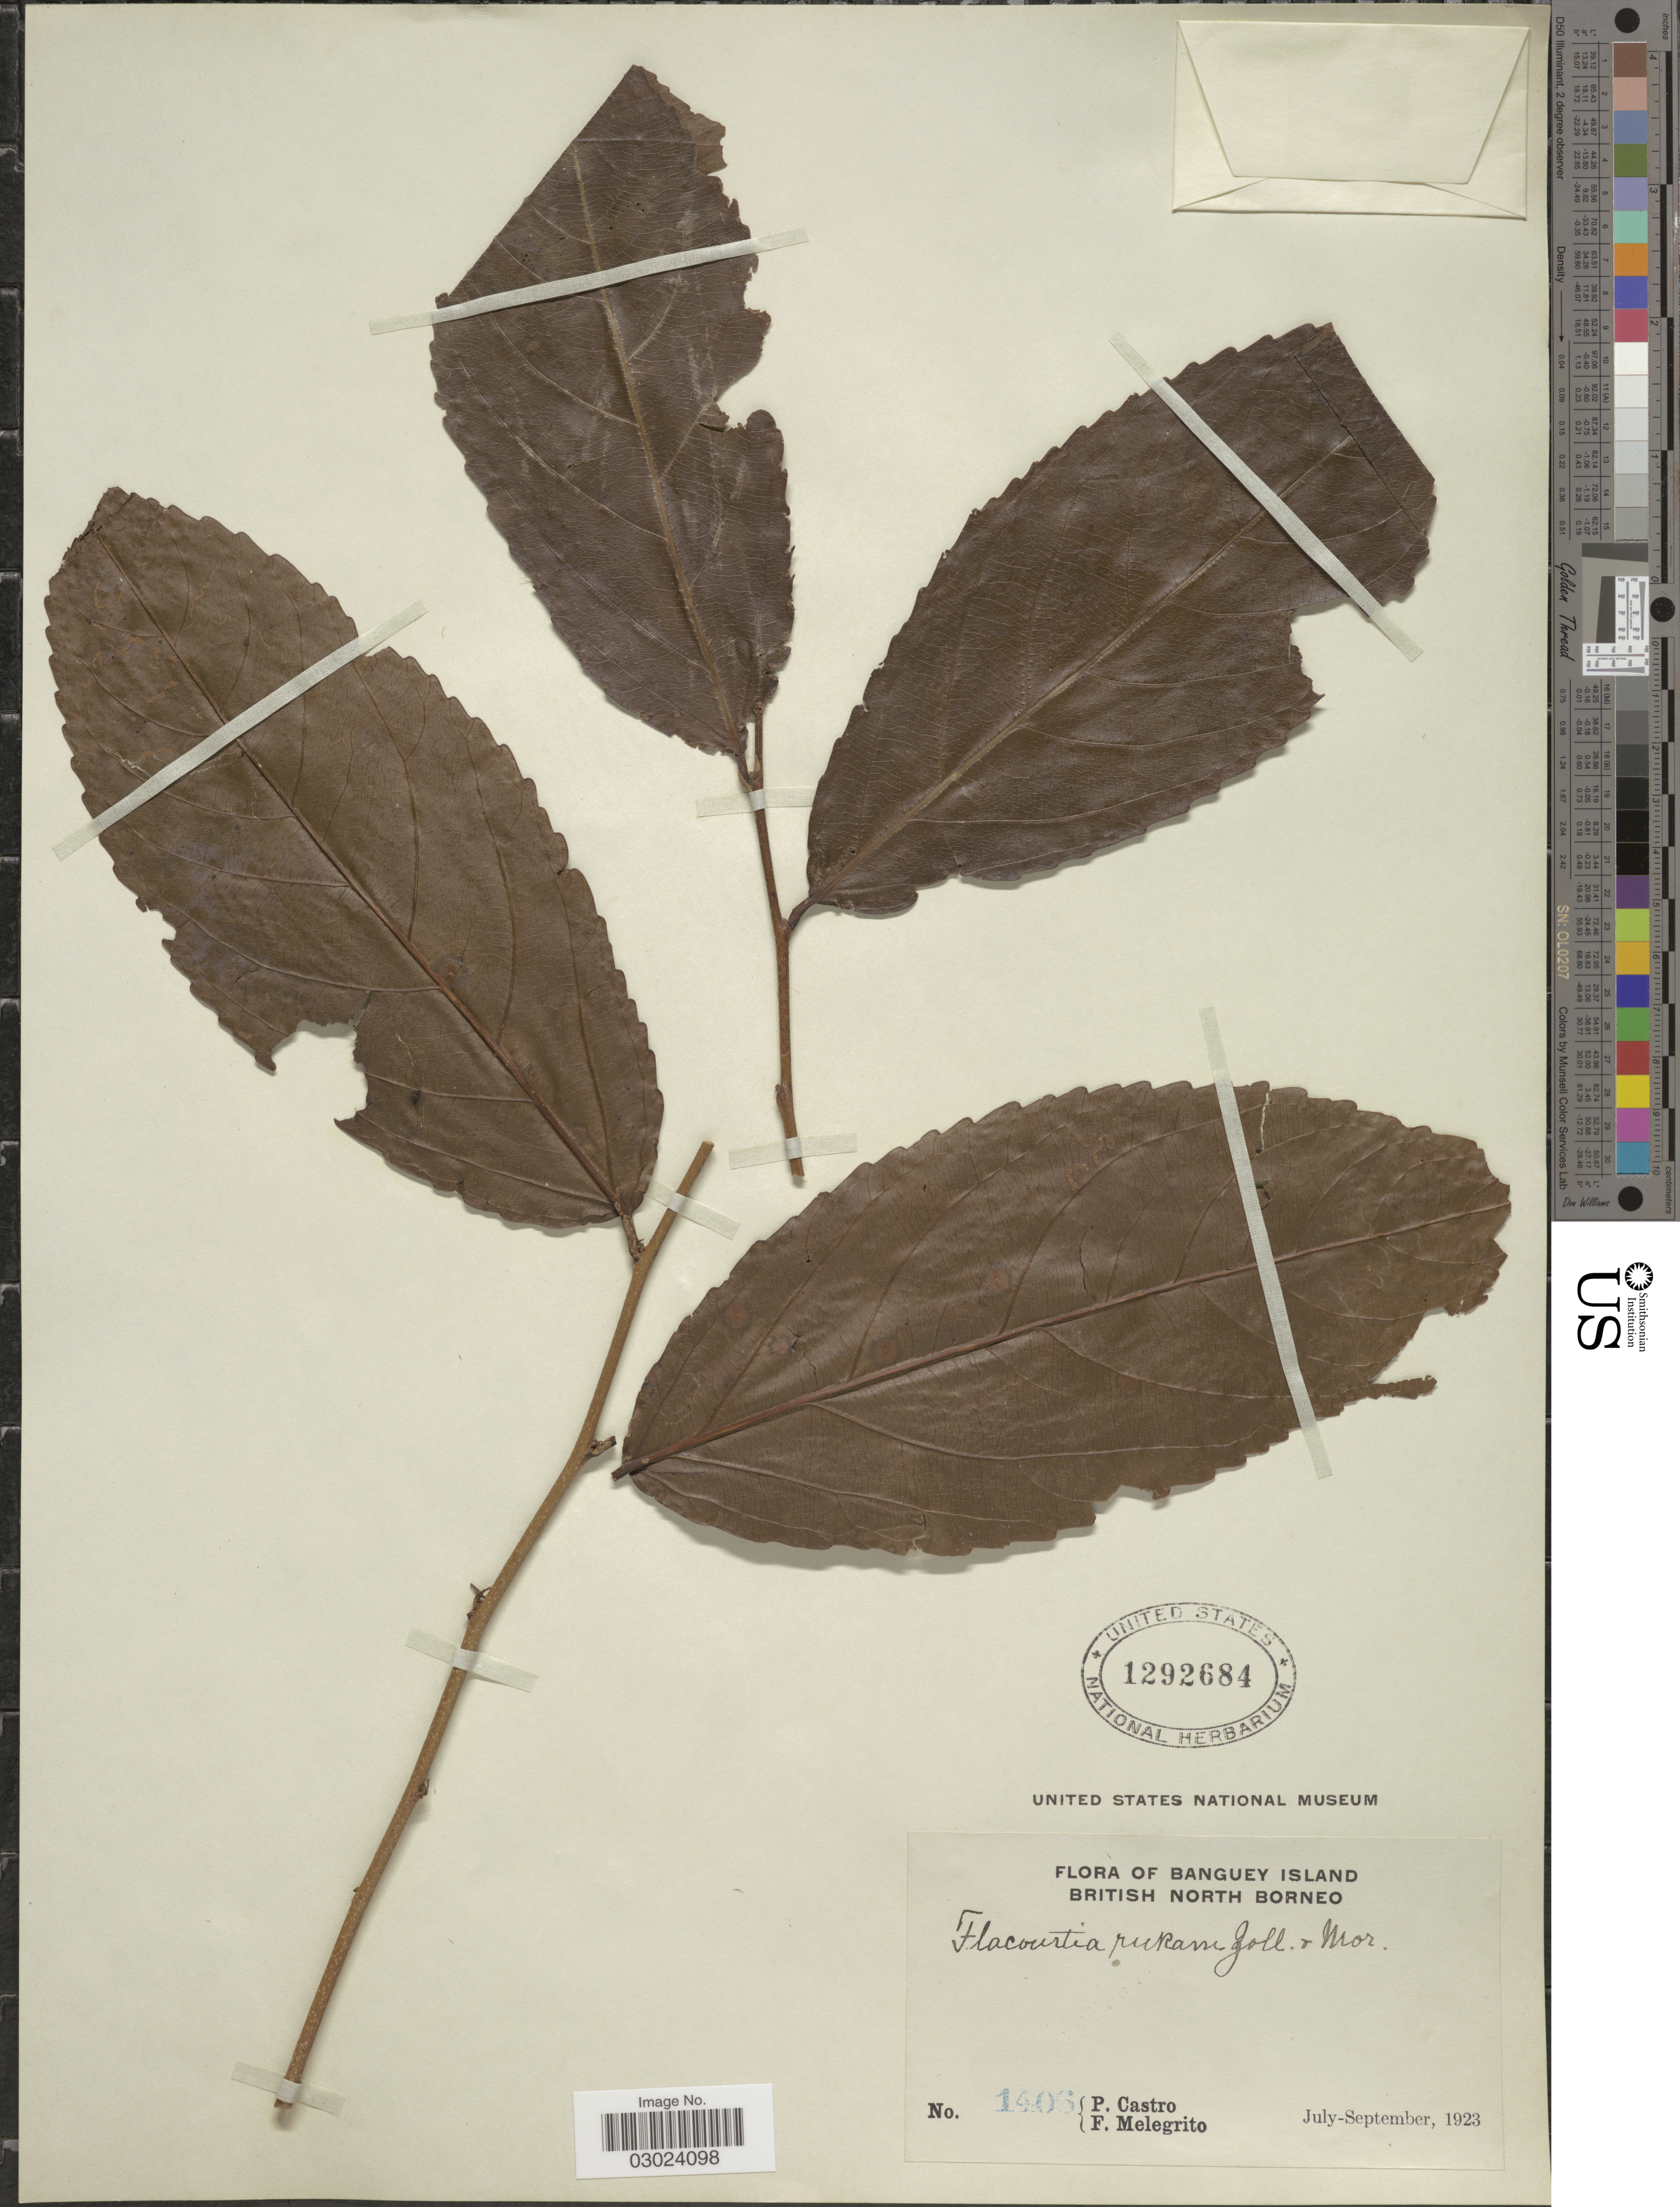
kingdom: Plantae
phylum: Tracheophyta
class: Magnoliopsida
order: Malpighiales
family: Salicaceae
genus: Flacourtia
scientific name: Flacourtia rukam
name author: Zoll. & Moritzi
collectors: P. Castro & F. Melegrito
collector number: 1406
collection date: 1923-07/1923-09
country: Malaysia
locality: Banguey Island. British North Borneo.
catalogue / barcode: US 1292684